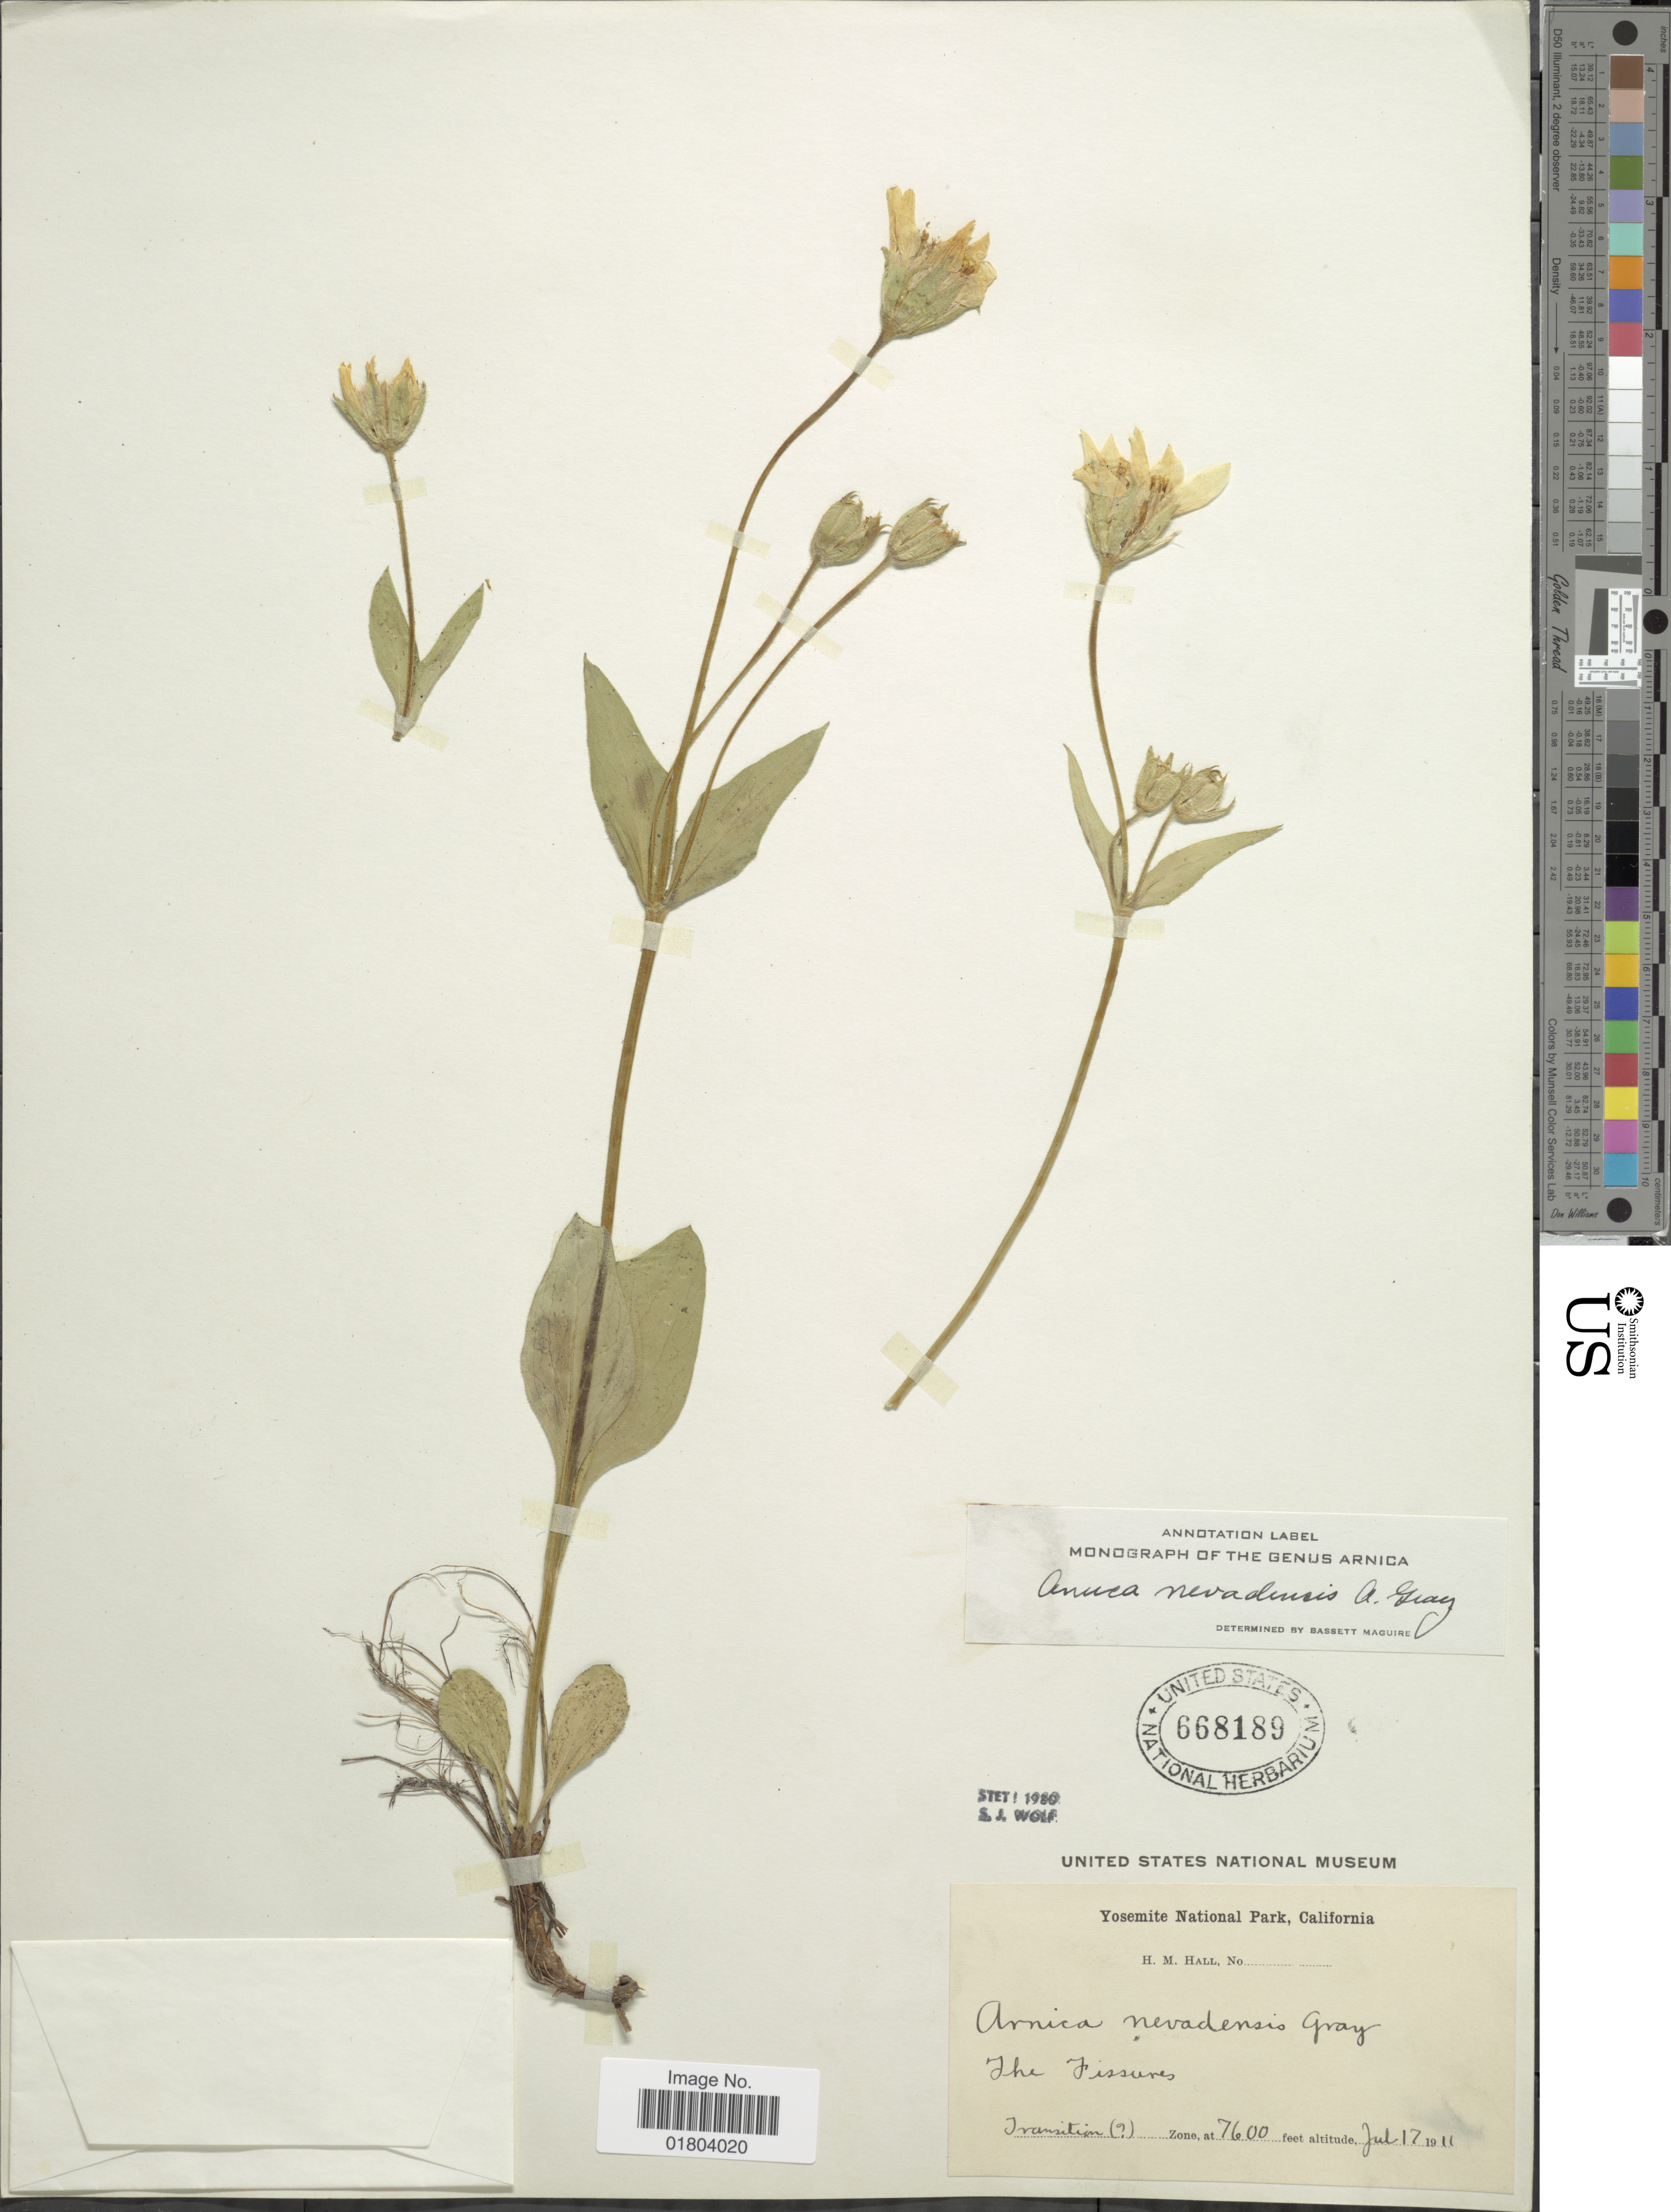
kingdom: Plantae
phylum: Tracheophyta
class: Magnoliopsida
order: Asterales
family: Asteraceae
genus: Arnica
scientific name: Arnica nevadensis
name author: A. Gray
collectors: H. M. Hall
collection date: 1911-07-17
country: United States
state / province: California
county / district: Mariposa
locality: Yosemite National Park, the Fissures, Transition ( [unsure placement]) Zone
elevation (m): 2316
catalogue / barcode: US 668189